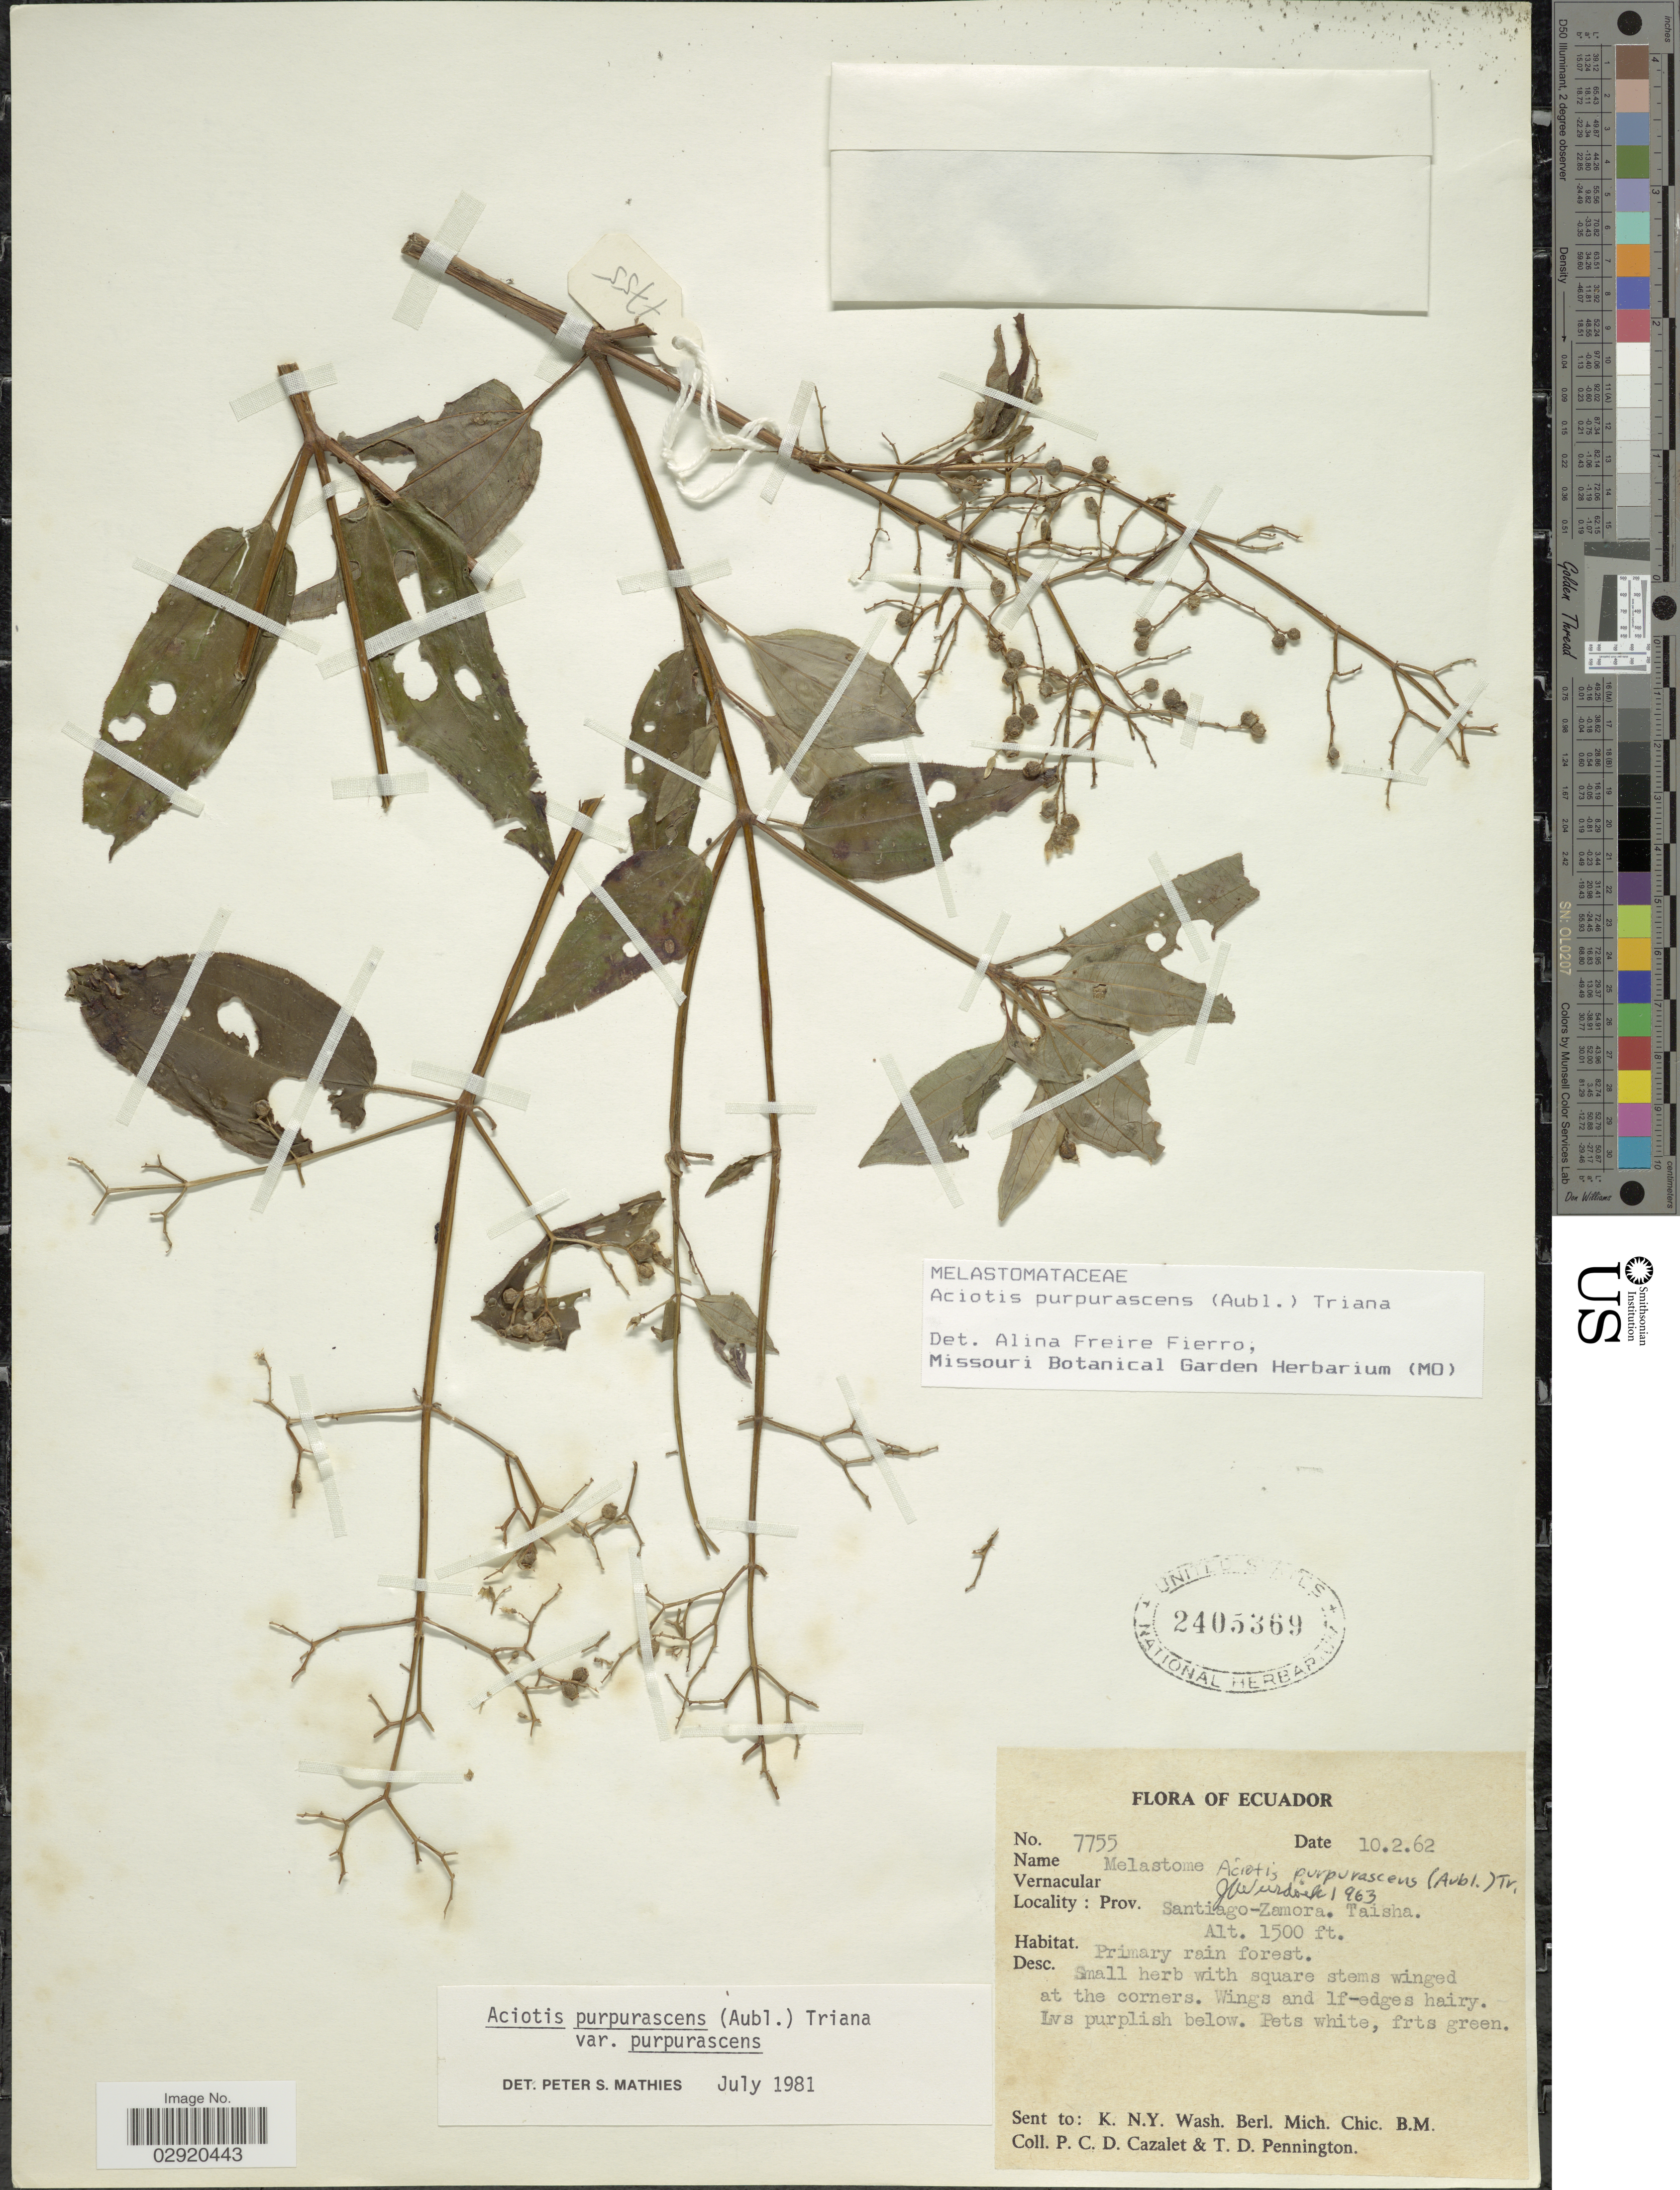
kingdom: Plantae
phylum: Tracheophyta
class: Magnoliopsida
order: Myrtales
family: Melastomataceae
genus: Aciotis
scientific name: Aciotis purpurascens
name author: (Aubl.) Triana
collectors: P. C. D. Cazalet & T. D. Pennington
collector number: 7755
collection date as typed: Transcribed d/m/y: 10/2/62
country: Ecuador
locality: Prov. Santiago-Zamora. Taisha.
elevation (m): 457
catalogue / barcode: US 2405369